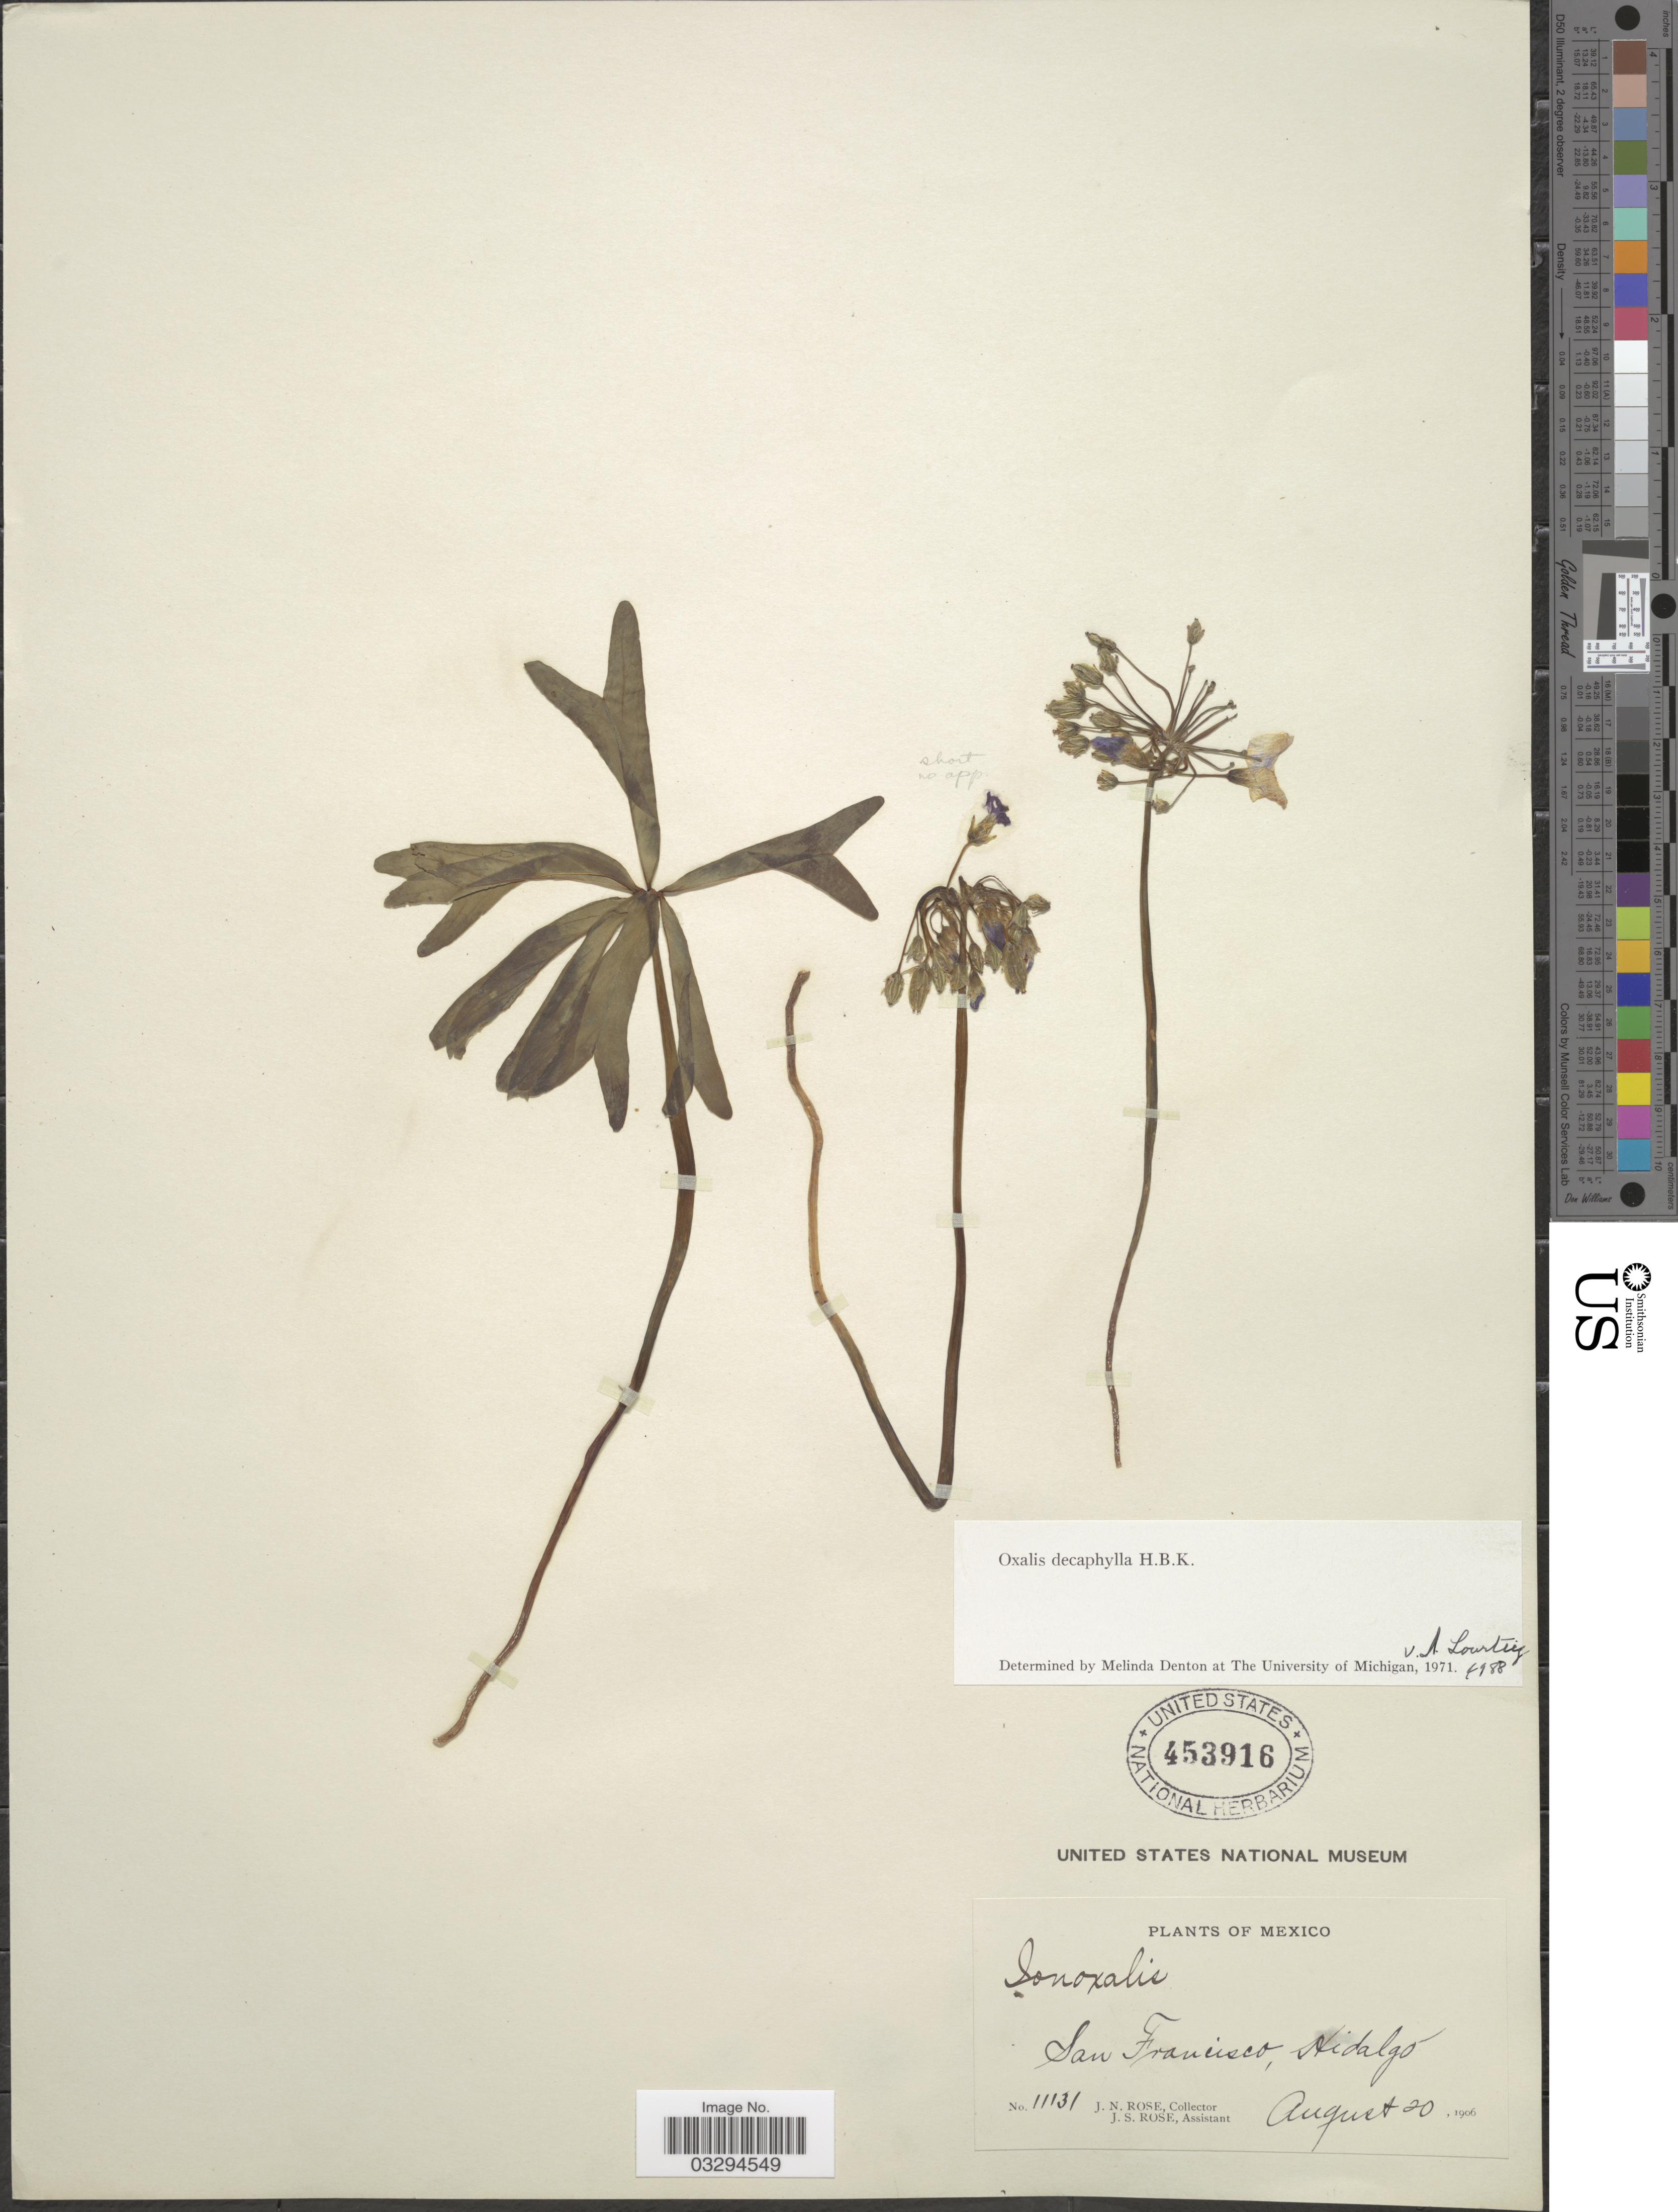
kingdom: Plantae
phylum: Tracheophyta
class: Magnoliopsida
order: Oxalidales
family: Oxalidaceae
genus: Oxalis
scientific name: Oxalis decaphylla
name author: Kunth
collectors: J. N. Rose & J. S. Rose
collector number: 11131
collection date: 1906-08-20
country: Mexico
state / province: Hidalgo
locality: San Francisco.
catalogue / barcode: US 453916